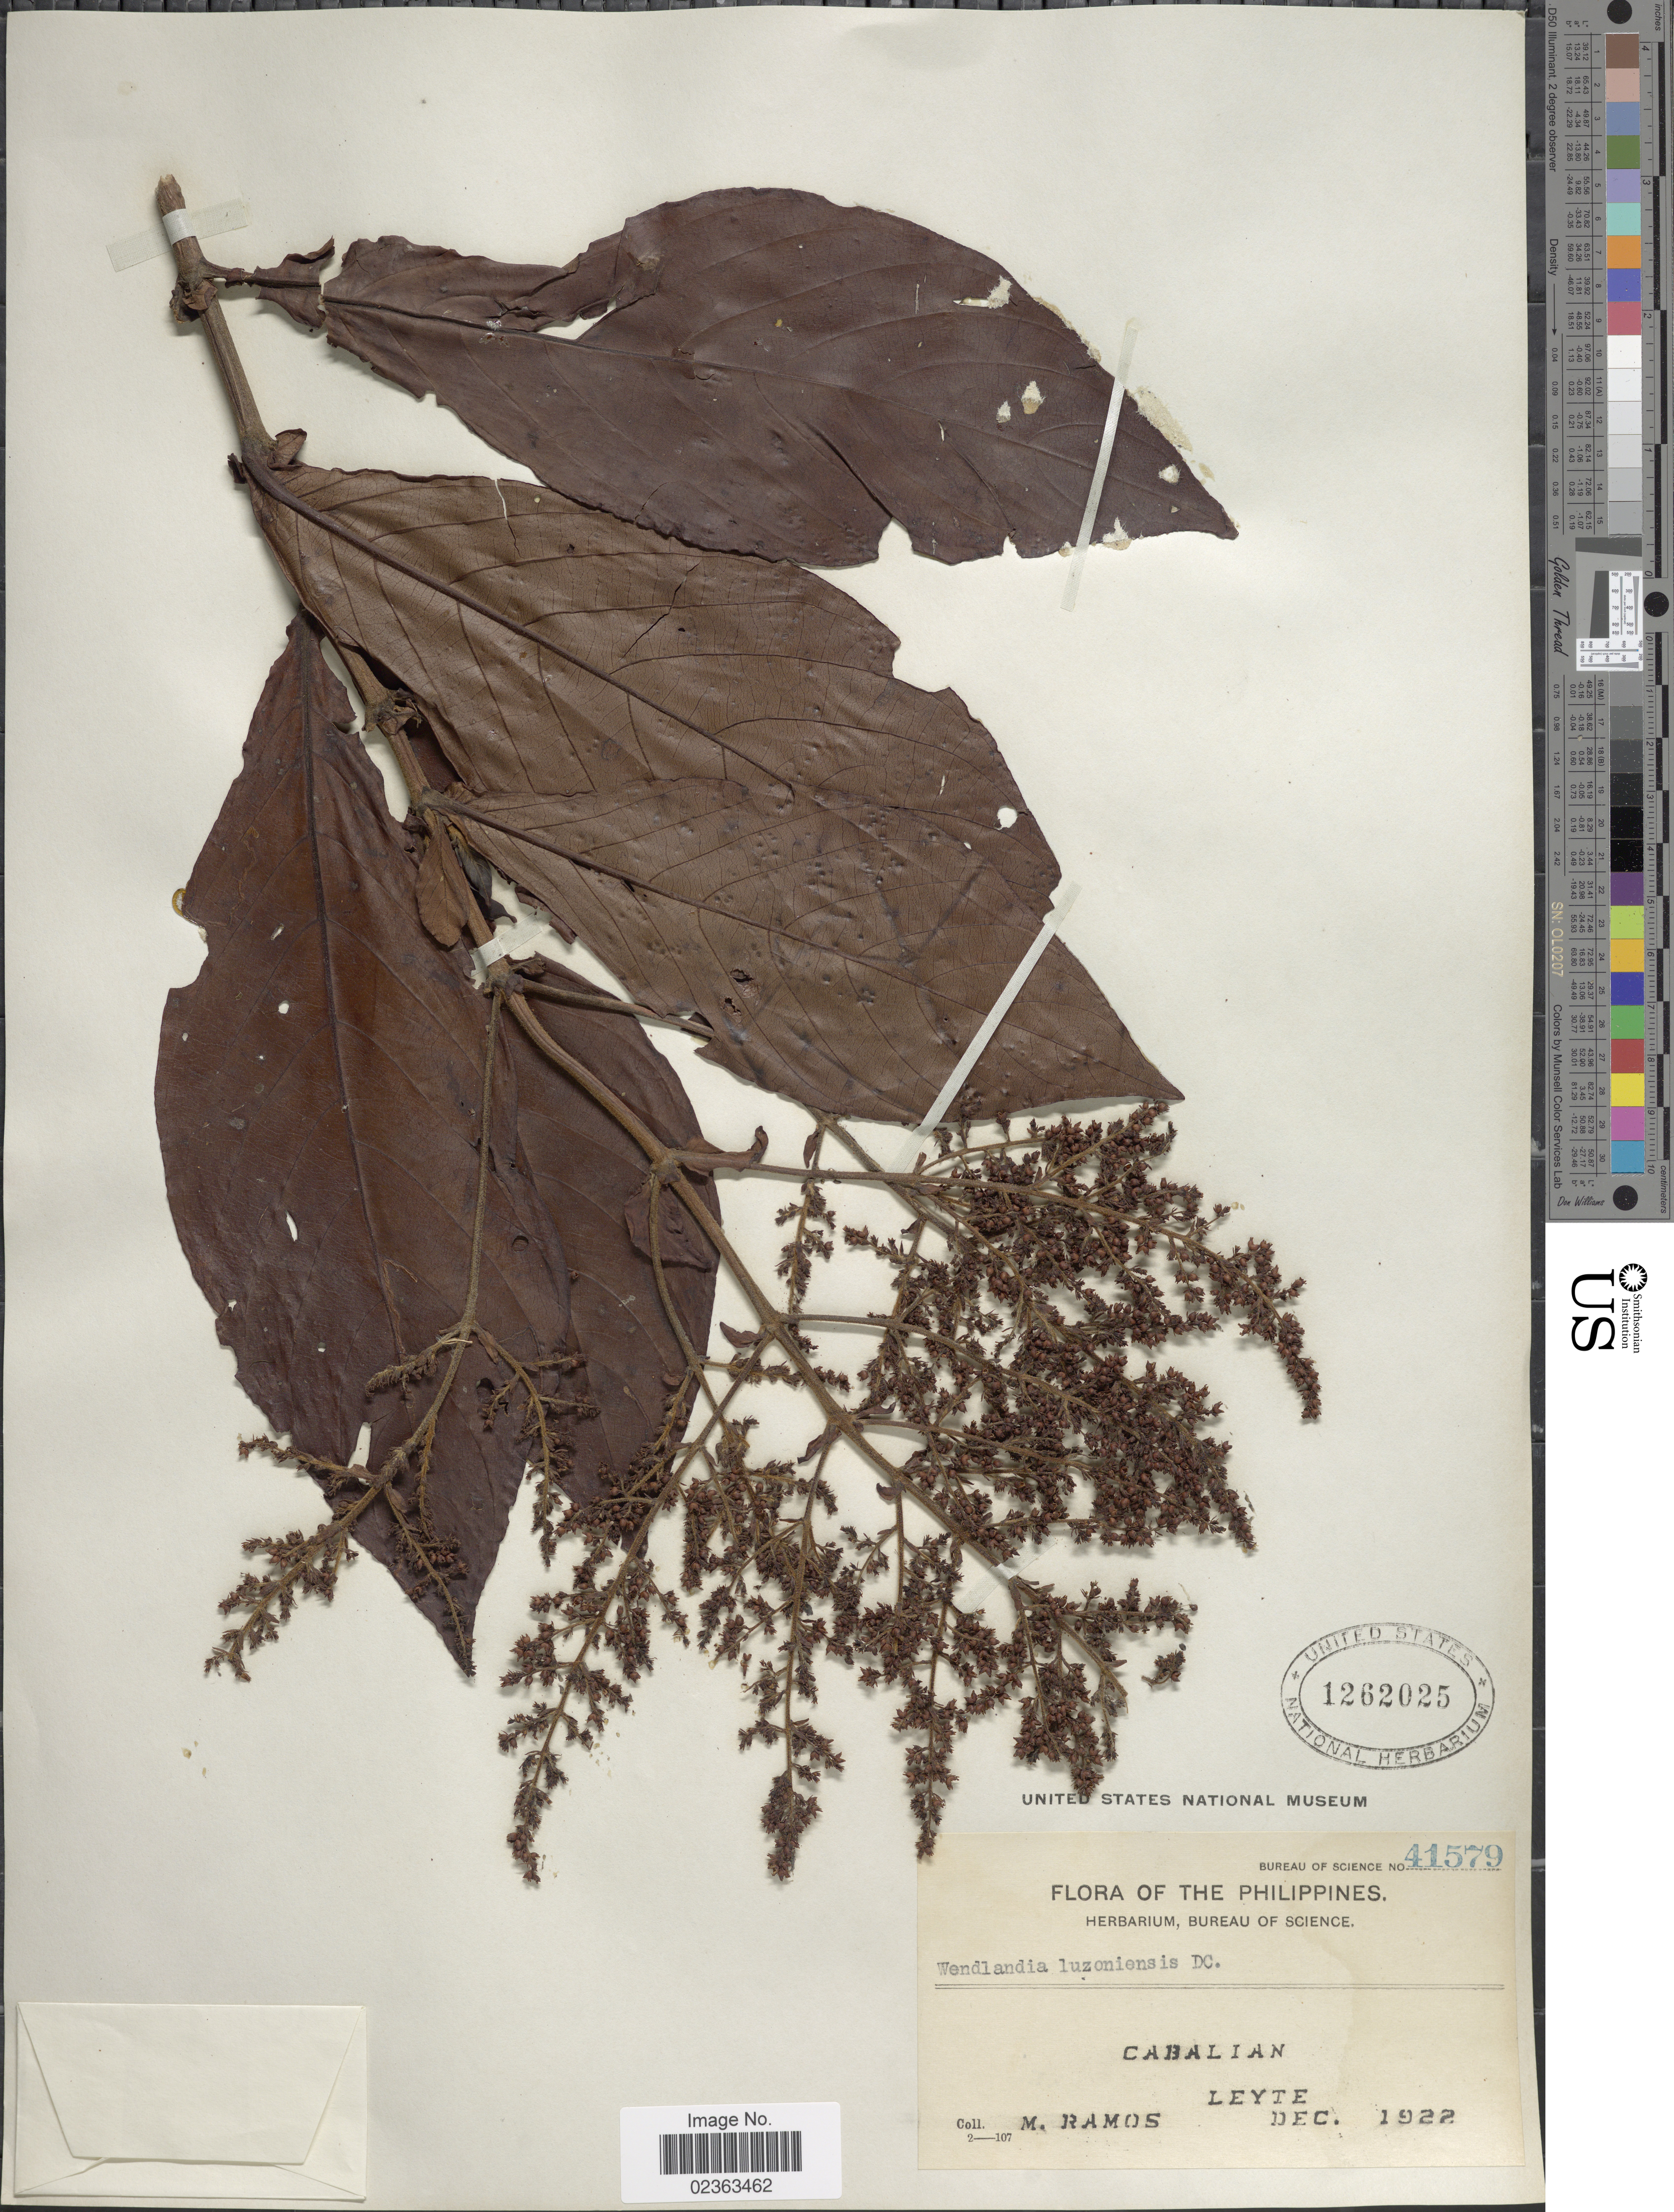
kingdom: Plantae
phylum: Tracheophyta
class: Magnoliopsida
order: Gentianales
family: Rubiaceae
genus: Wendlandia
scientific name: Wendlandia luzoniensis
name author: DC.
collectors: M. Ramos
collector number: Bureau of Science 41579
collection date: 1922-12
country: Philippines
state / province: Eastern Visayas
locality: Cabalian, Leyte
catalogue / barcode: US 1262025